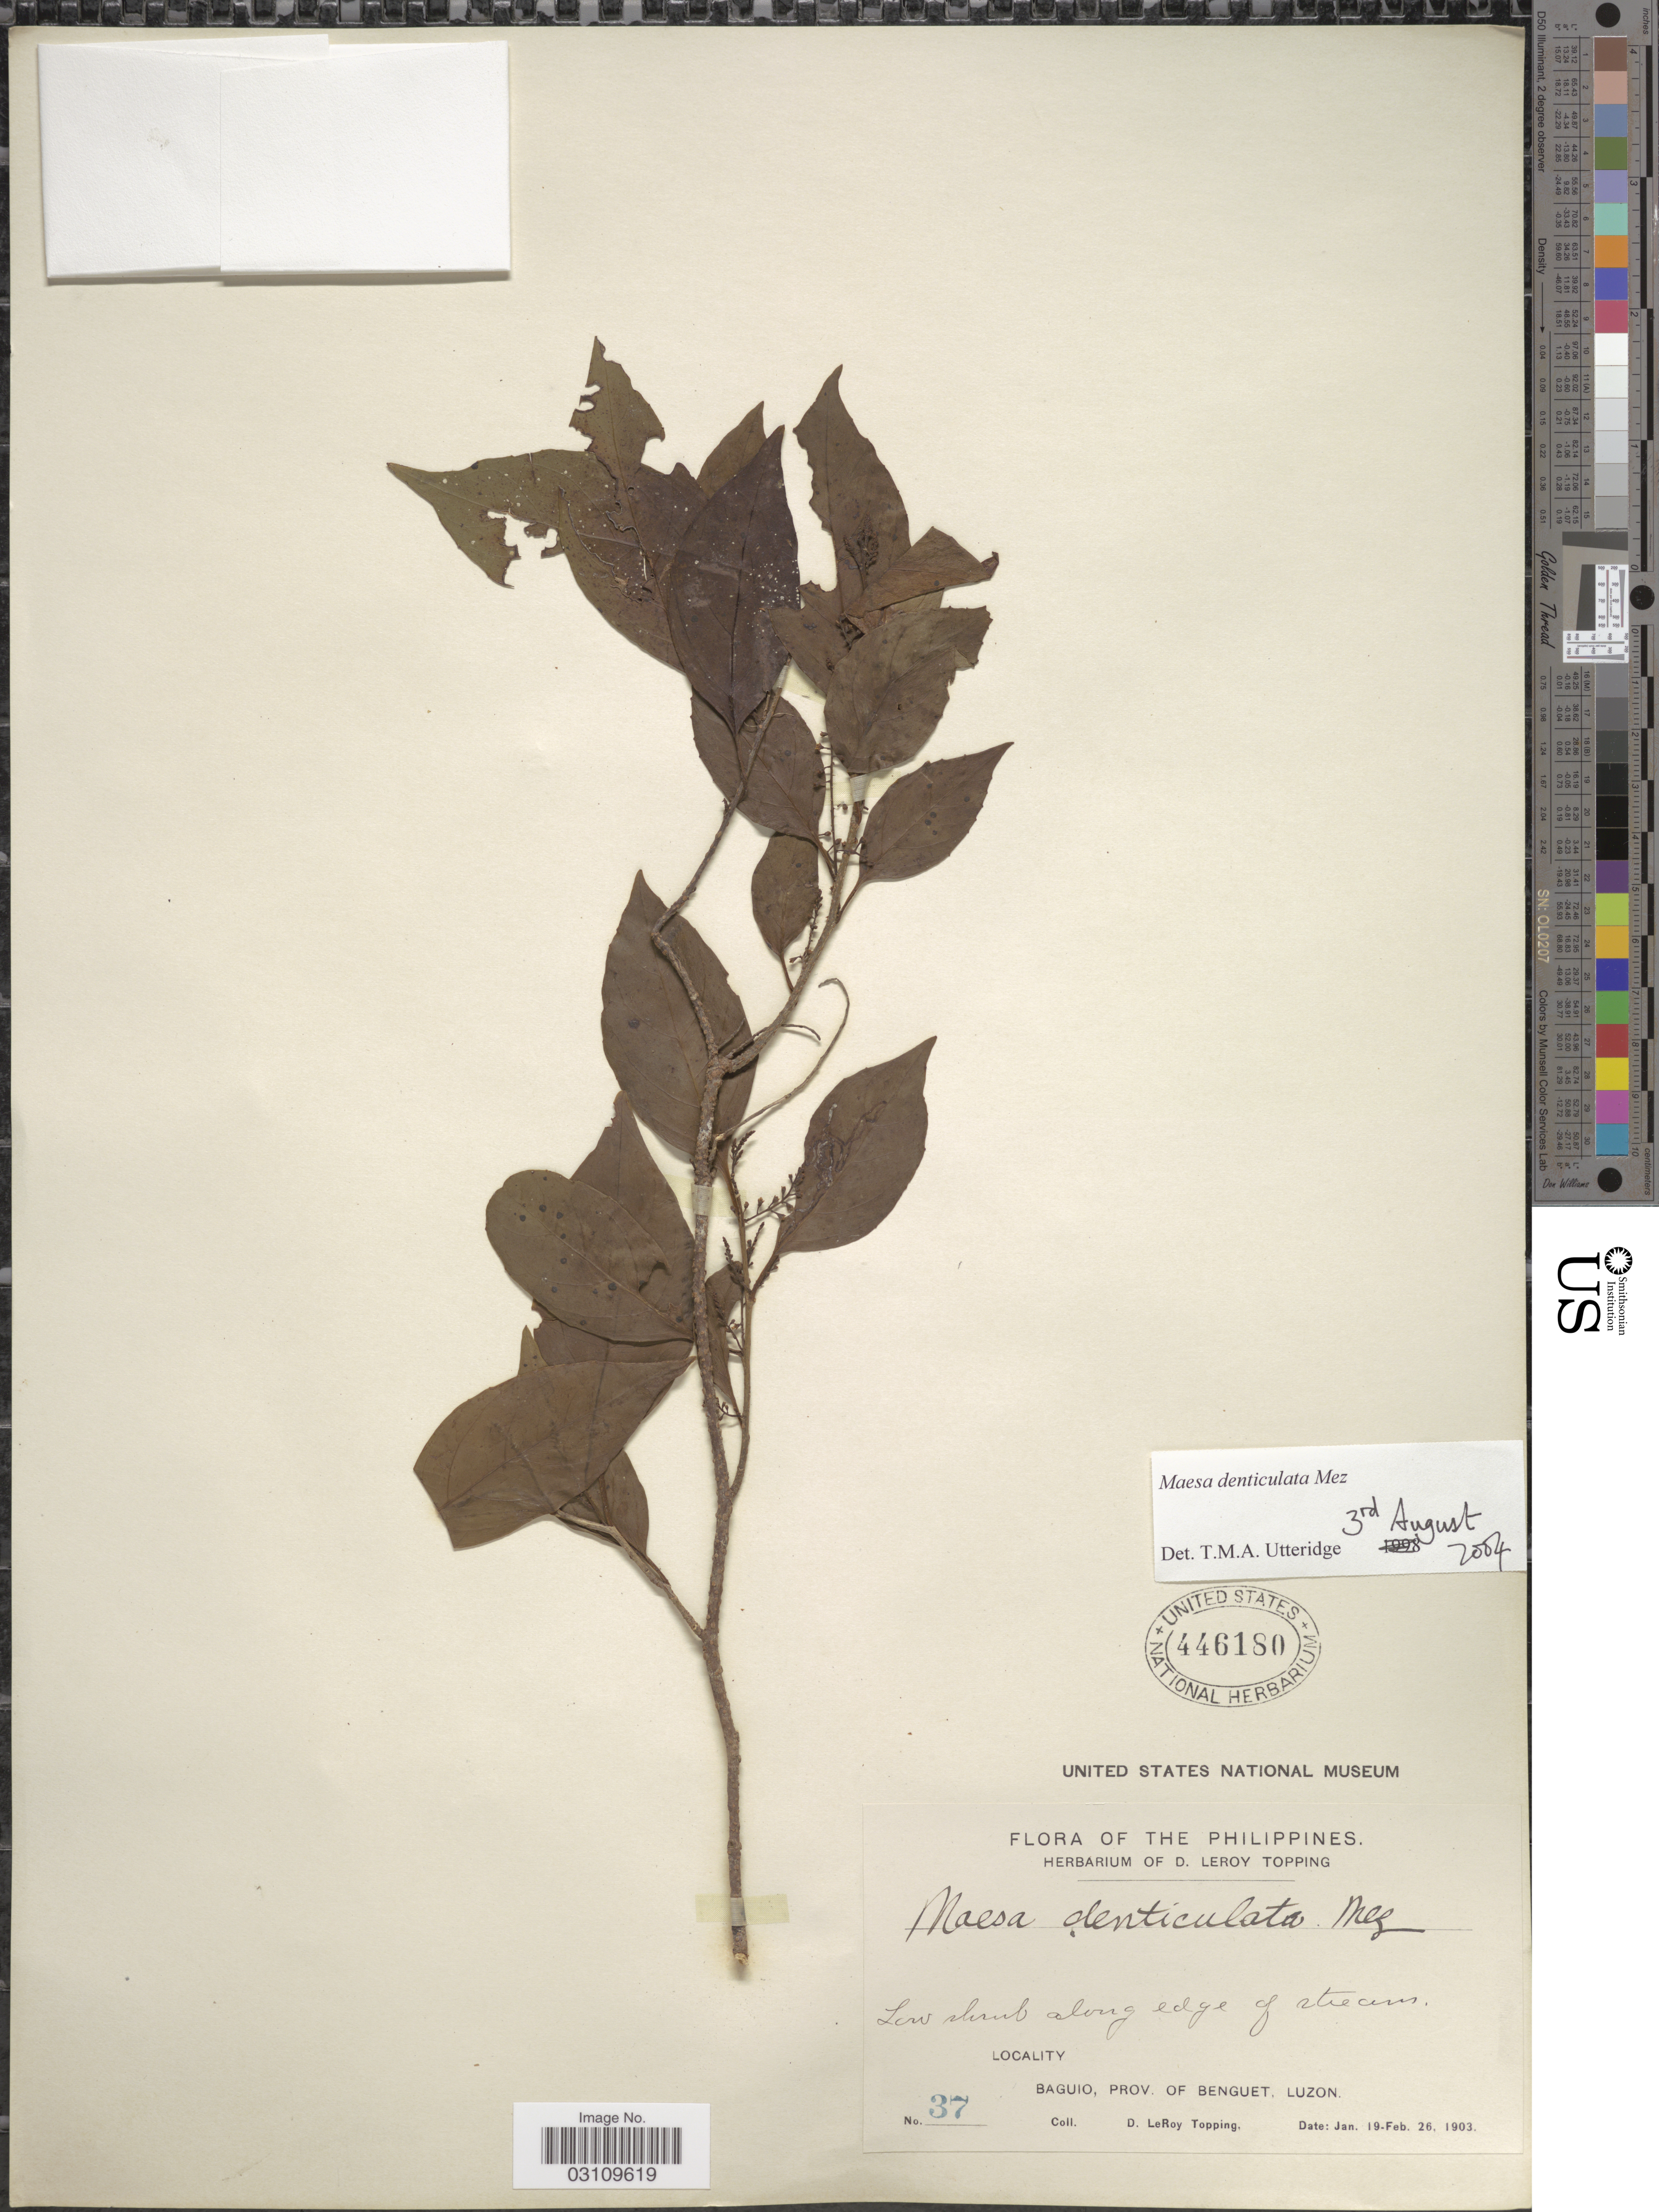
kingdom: Plantae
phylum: Tracheophyta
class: Magnoliopsida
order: Ericales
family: Primulaceae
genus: Maesa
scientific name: Maesa denticulata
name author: Mez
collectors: D. L. Topping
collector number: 37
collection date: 1903-01-19/1903-02-26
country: Philippines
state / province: Cordillera (Administrative Region)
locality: Baguio, Prov. of Benguet, Luzon.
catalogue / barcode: US 446180